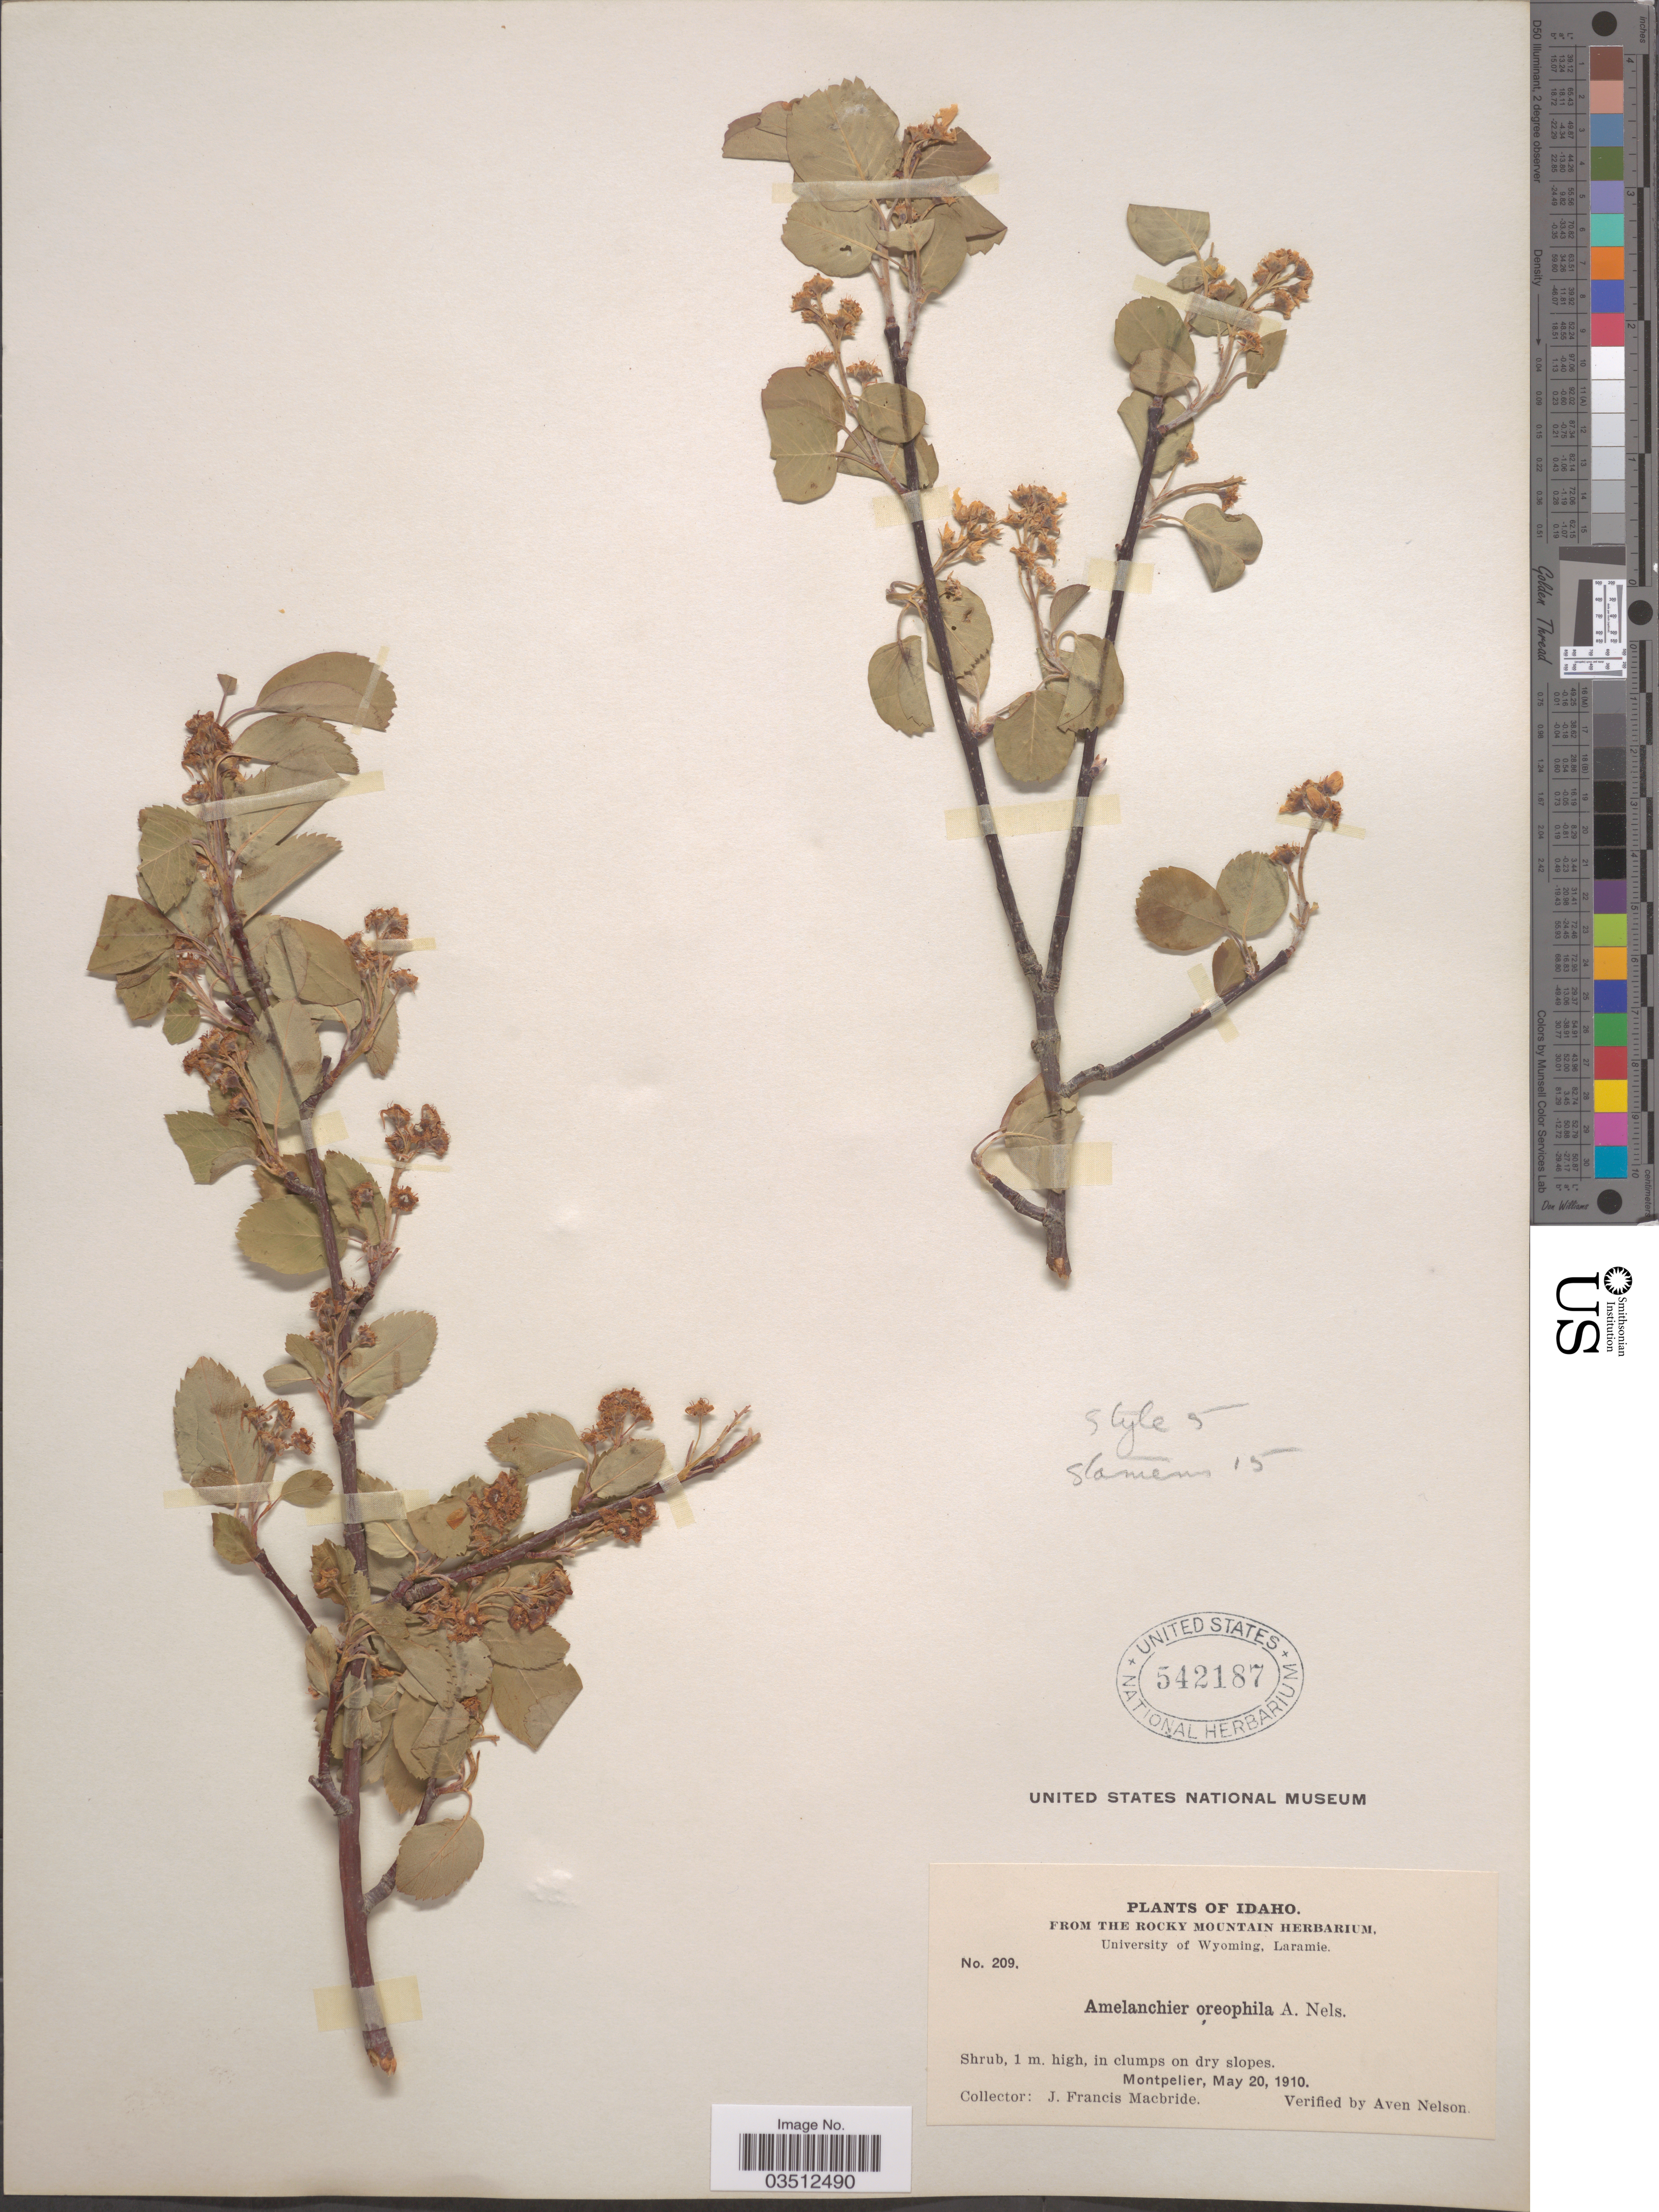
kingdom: Plantae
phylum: Tracheophyta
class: Magnoliopsida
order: Rosales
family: Rosaceae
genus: Amelanchier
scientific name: Amelanchier oreophila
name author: A. Nelson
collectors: J. F. Macbride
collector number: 209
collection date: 1910-05-20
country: United States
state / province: Idaho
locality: In clumps on dry slopes. Montpelier.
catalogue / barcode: US 542187